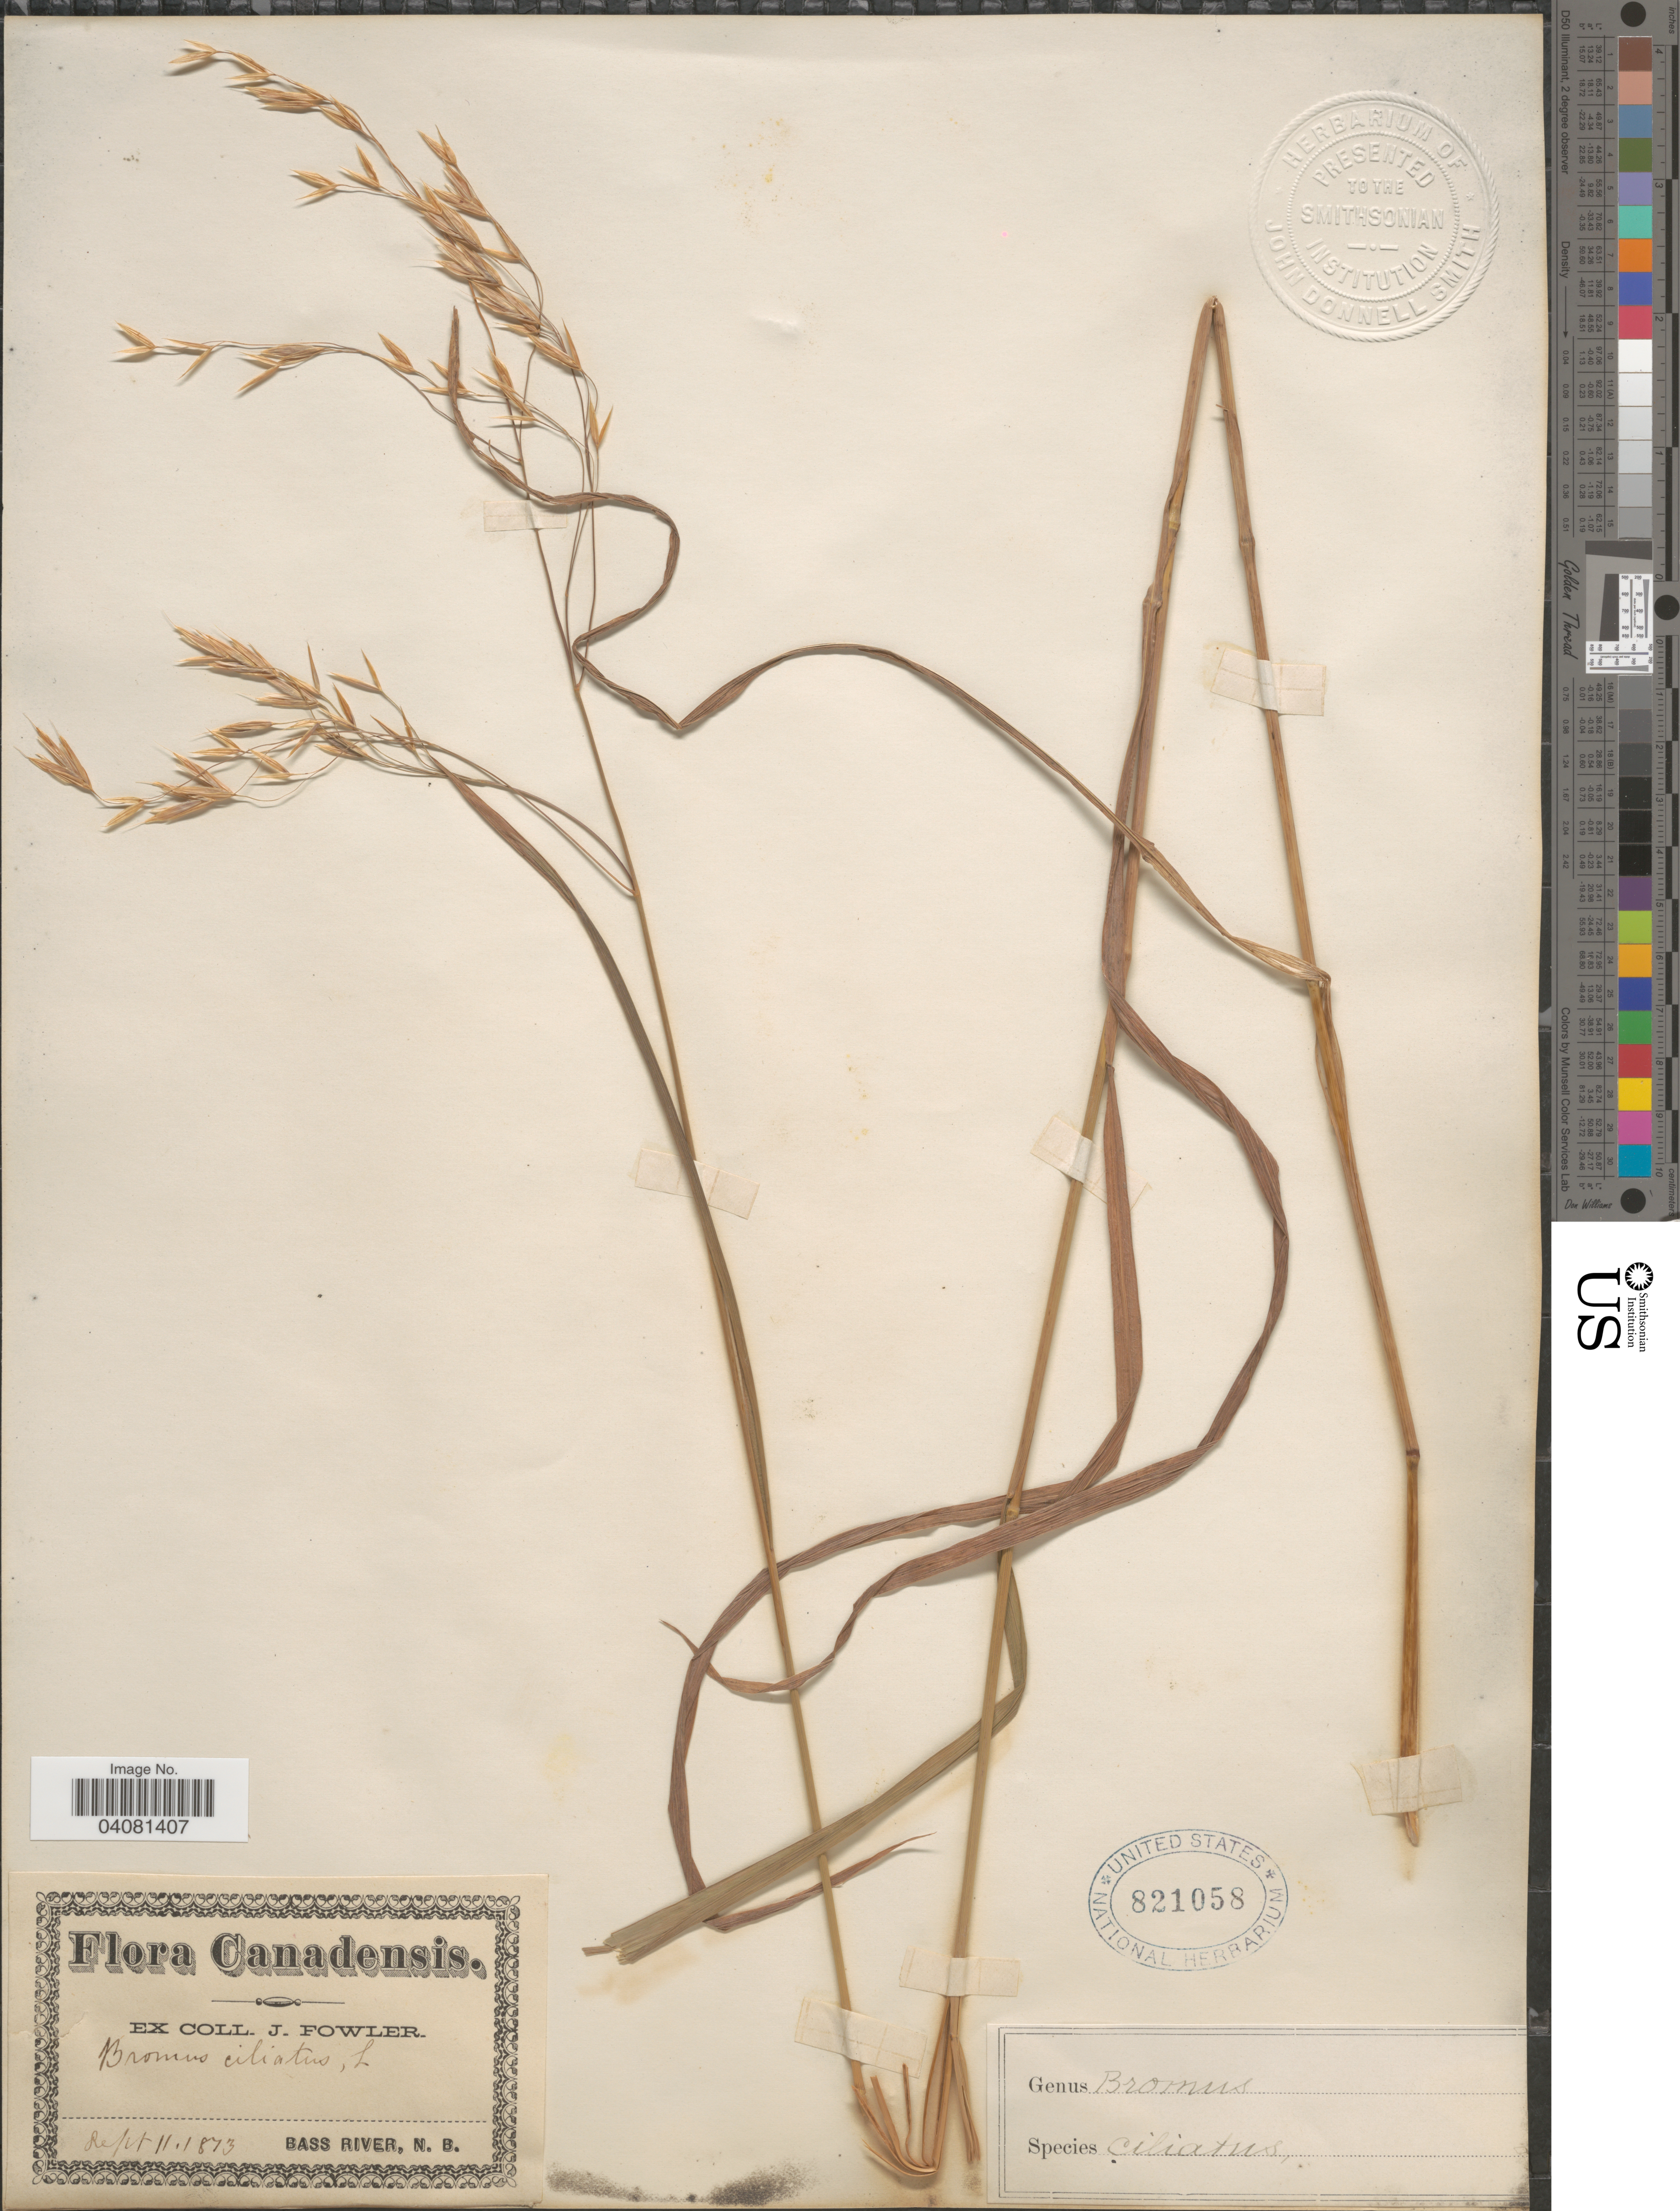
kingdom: Plantae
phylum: Tracheophyta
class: Liliopsida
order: Poales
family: Poaceae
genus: Bromus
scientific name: Bromus ciliatus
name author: L.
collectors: J. Fowler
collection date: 1873-09-11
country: Canada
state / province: New Brunswick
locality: Bass River.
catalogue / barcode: US 821058